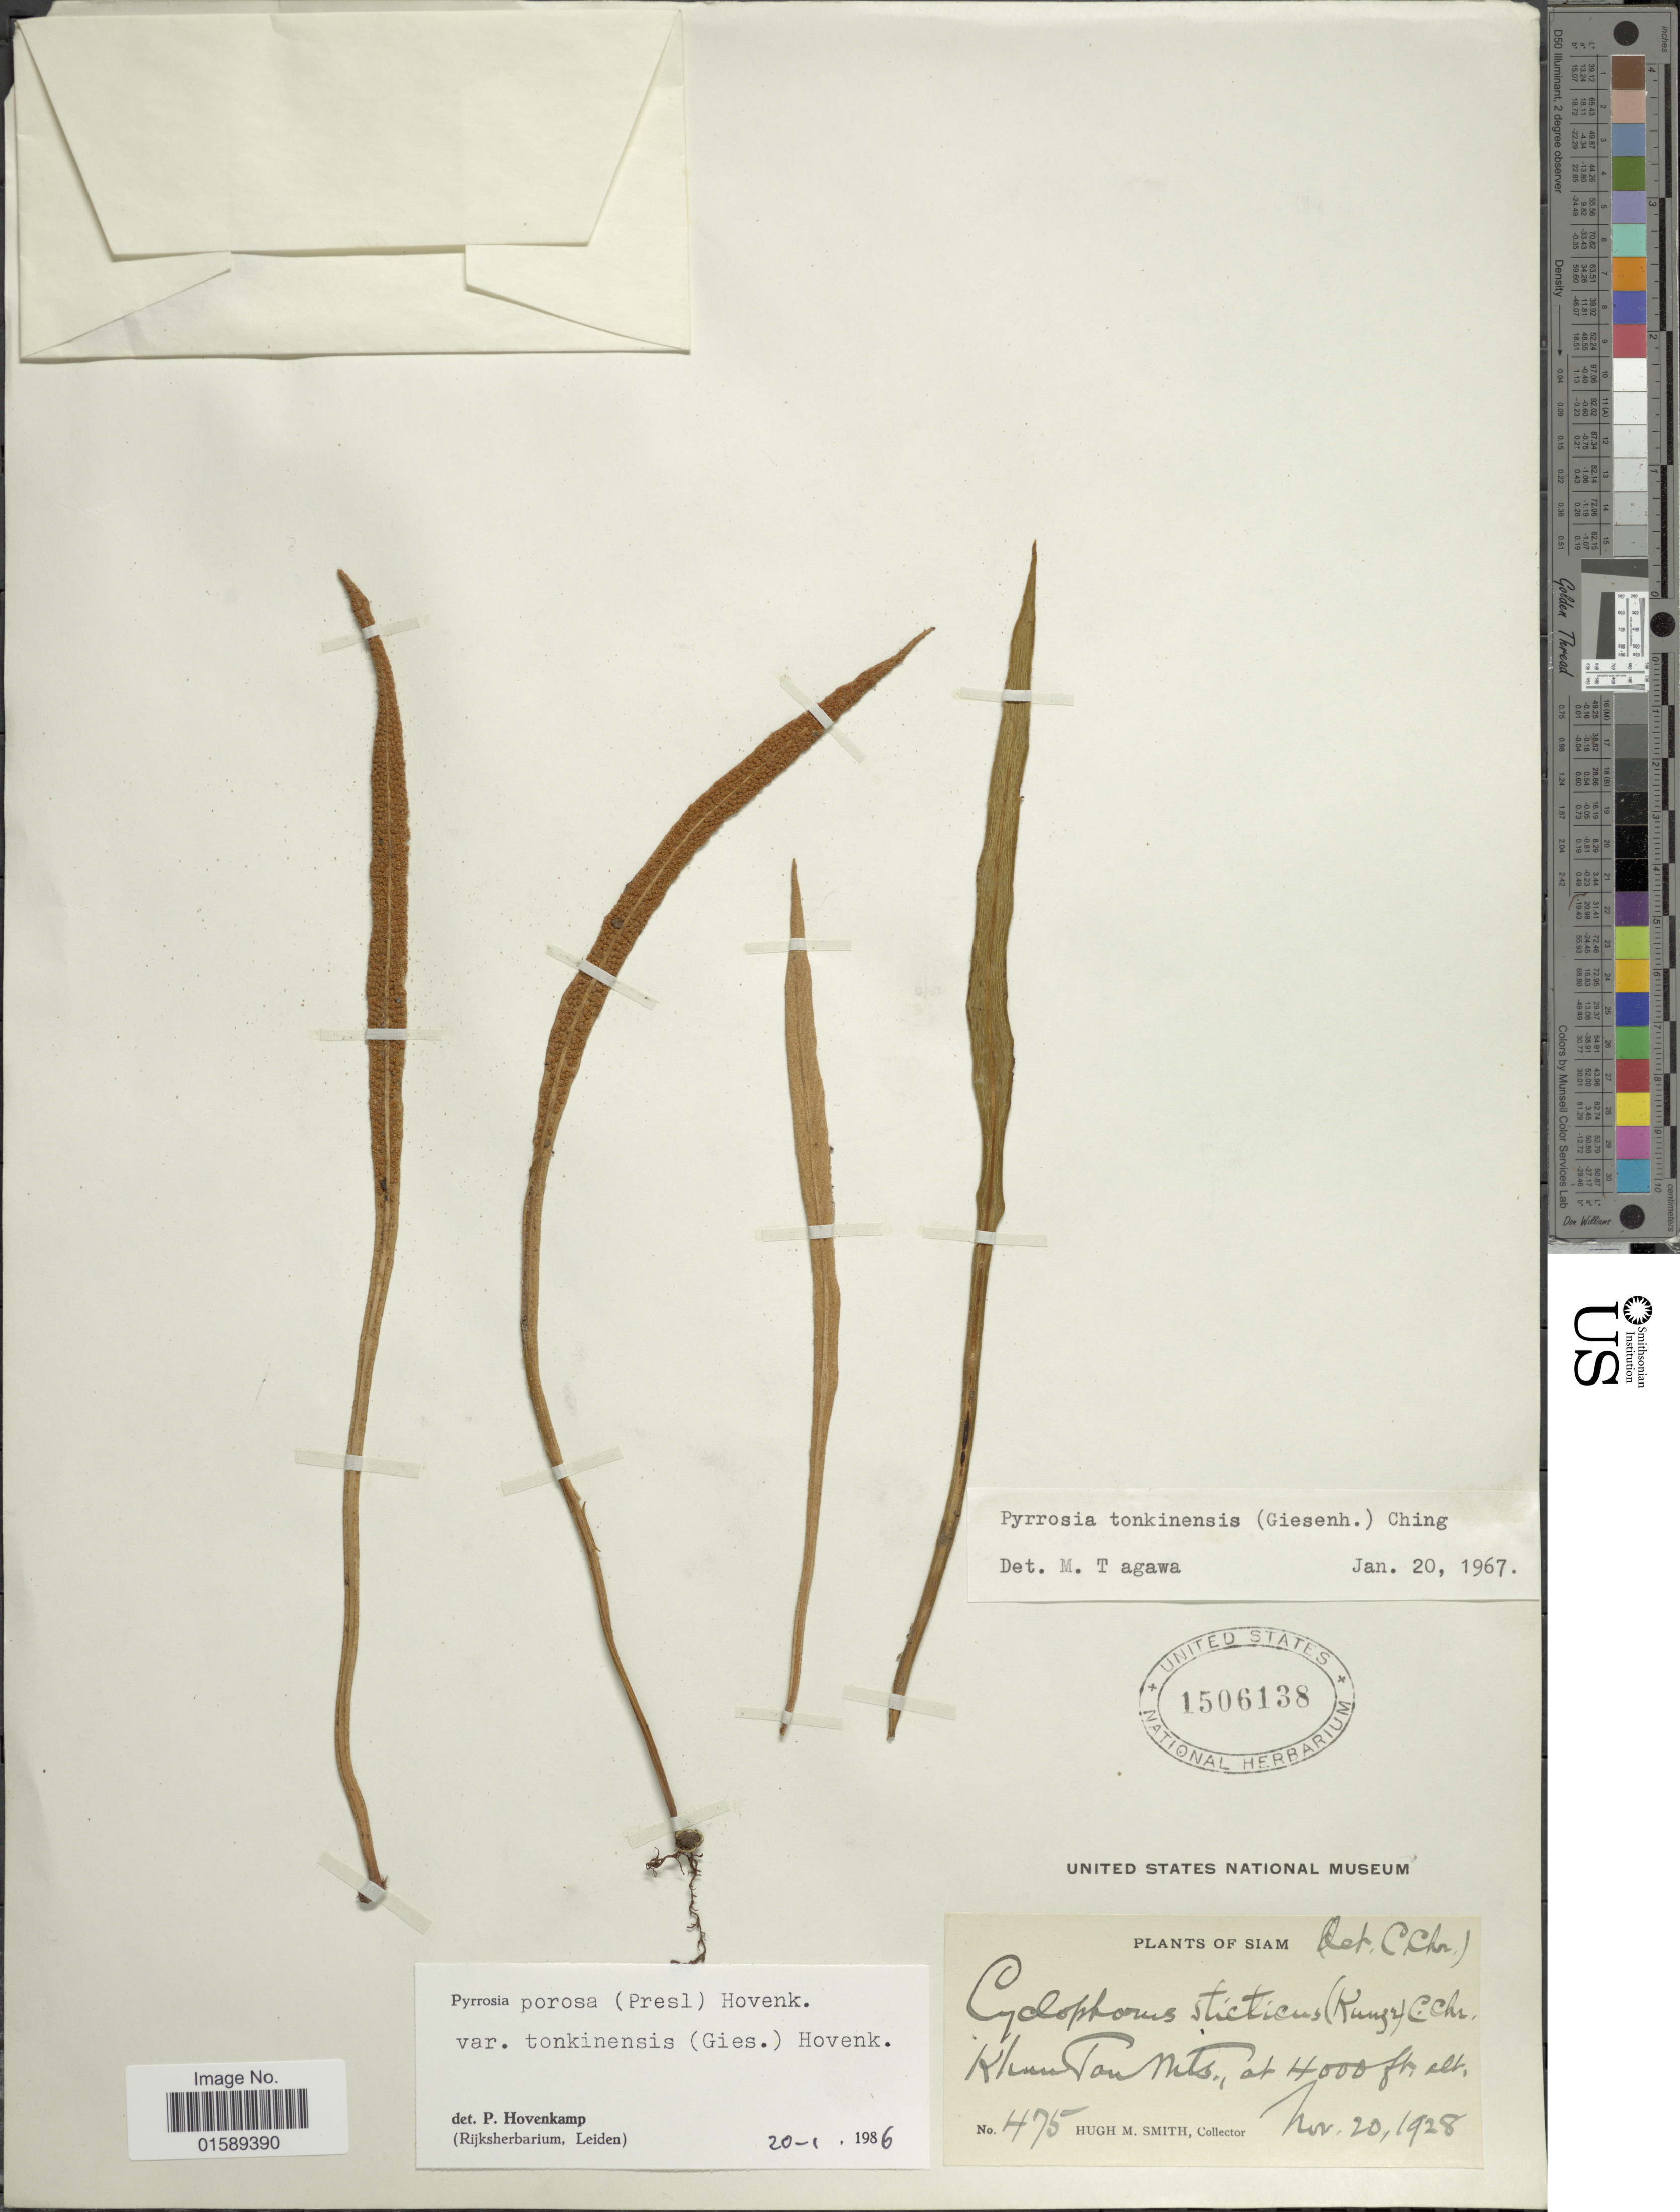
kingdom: Plantae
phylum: Tracheophyta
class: Polypodiopsida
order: Polypodiales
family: Polypodiaceae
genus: Pyrrosia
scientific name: Pyrrosia porosa var. tonkinensis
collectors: H. M. Smith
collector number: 475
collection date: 1928-11-20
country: Thailand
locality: Siam. Khun Tan Mts.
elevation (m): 1219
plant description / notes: No precise locality correction needed.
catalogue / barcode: US 1506138